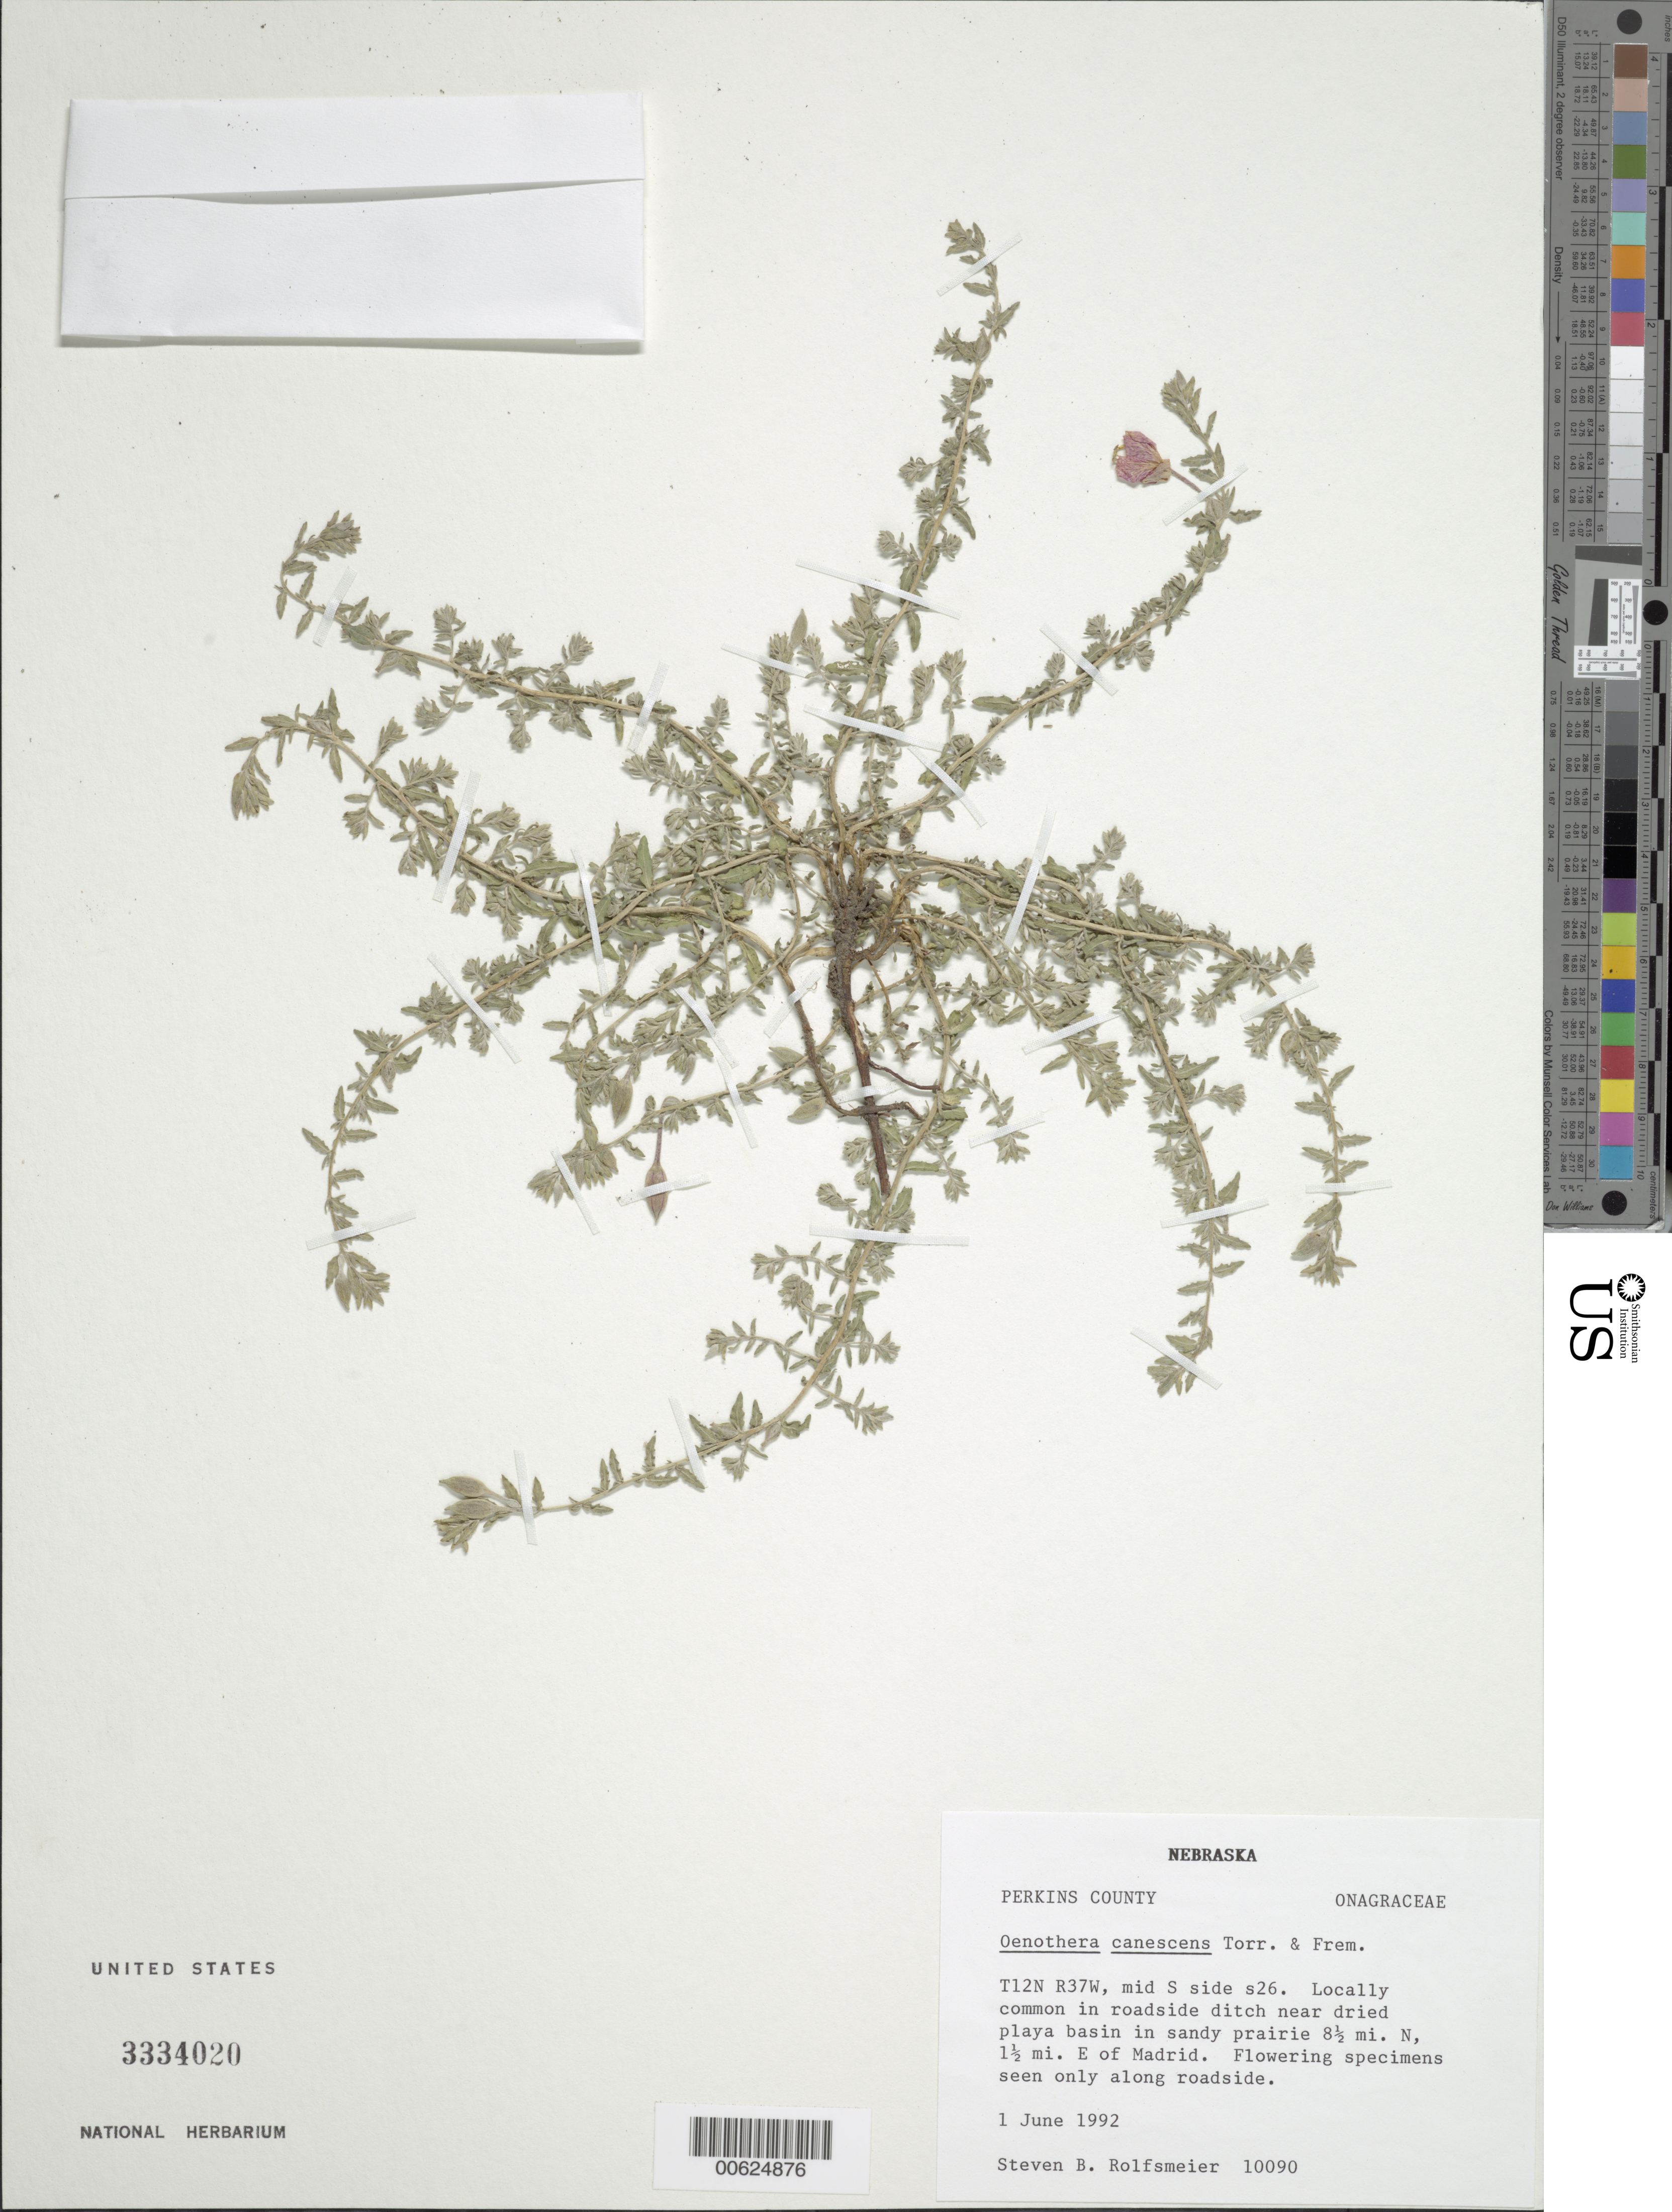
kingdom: Plantae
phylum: Tracheophyta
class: Magnoliopsida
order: Myrtales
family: Onagraceae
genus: Oenothera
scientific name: Oenothera canescens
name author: Torr. & Frém.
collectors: S. Rolfsmeier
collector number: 10090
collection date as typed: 01 Jun 1992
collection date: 1992-06-01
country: United States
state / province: Nebraska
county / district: Perkins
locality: NE of Madrid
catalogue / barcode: US 3334020